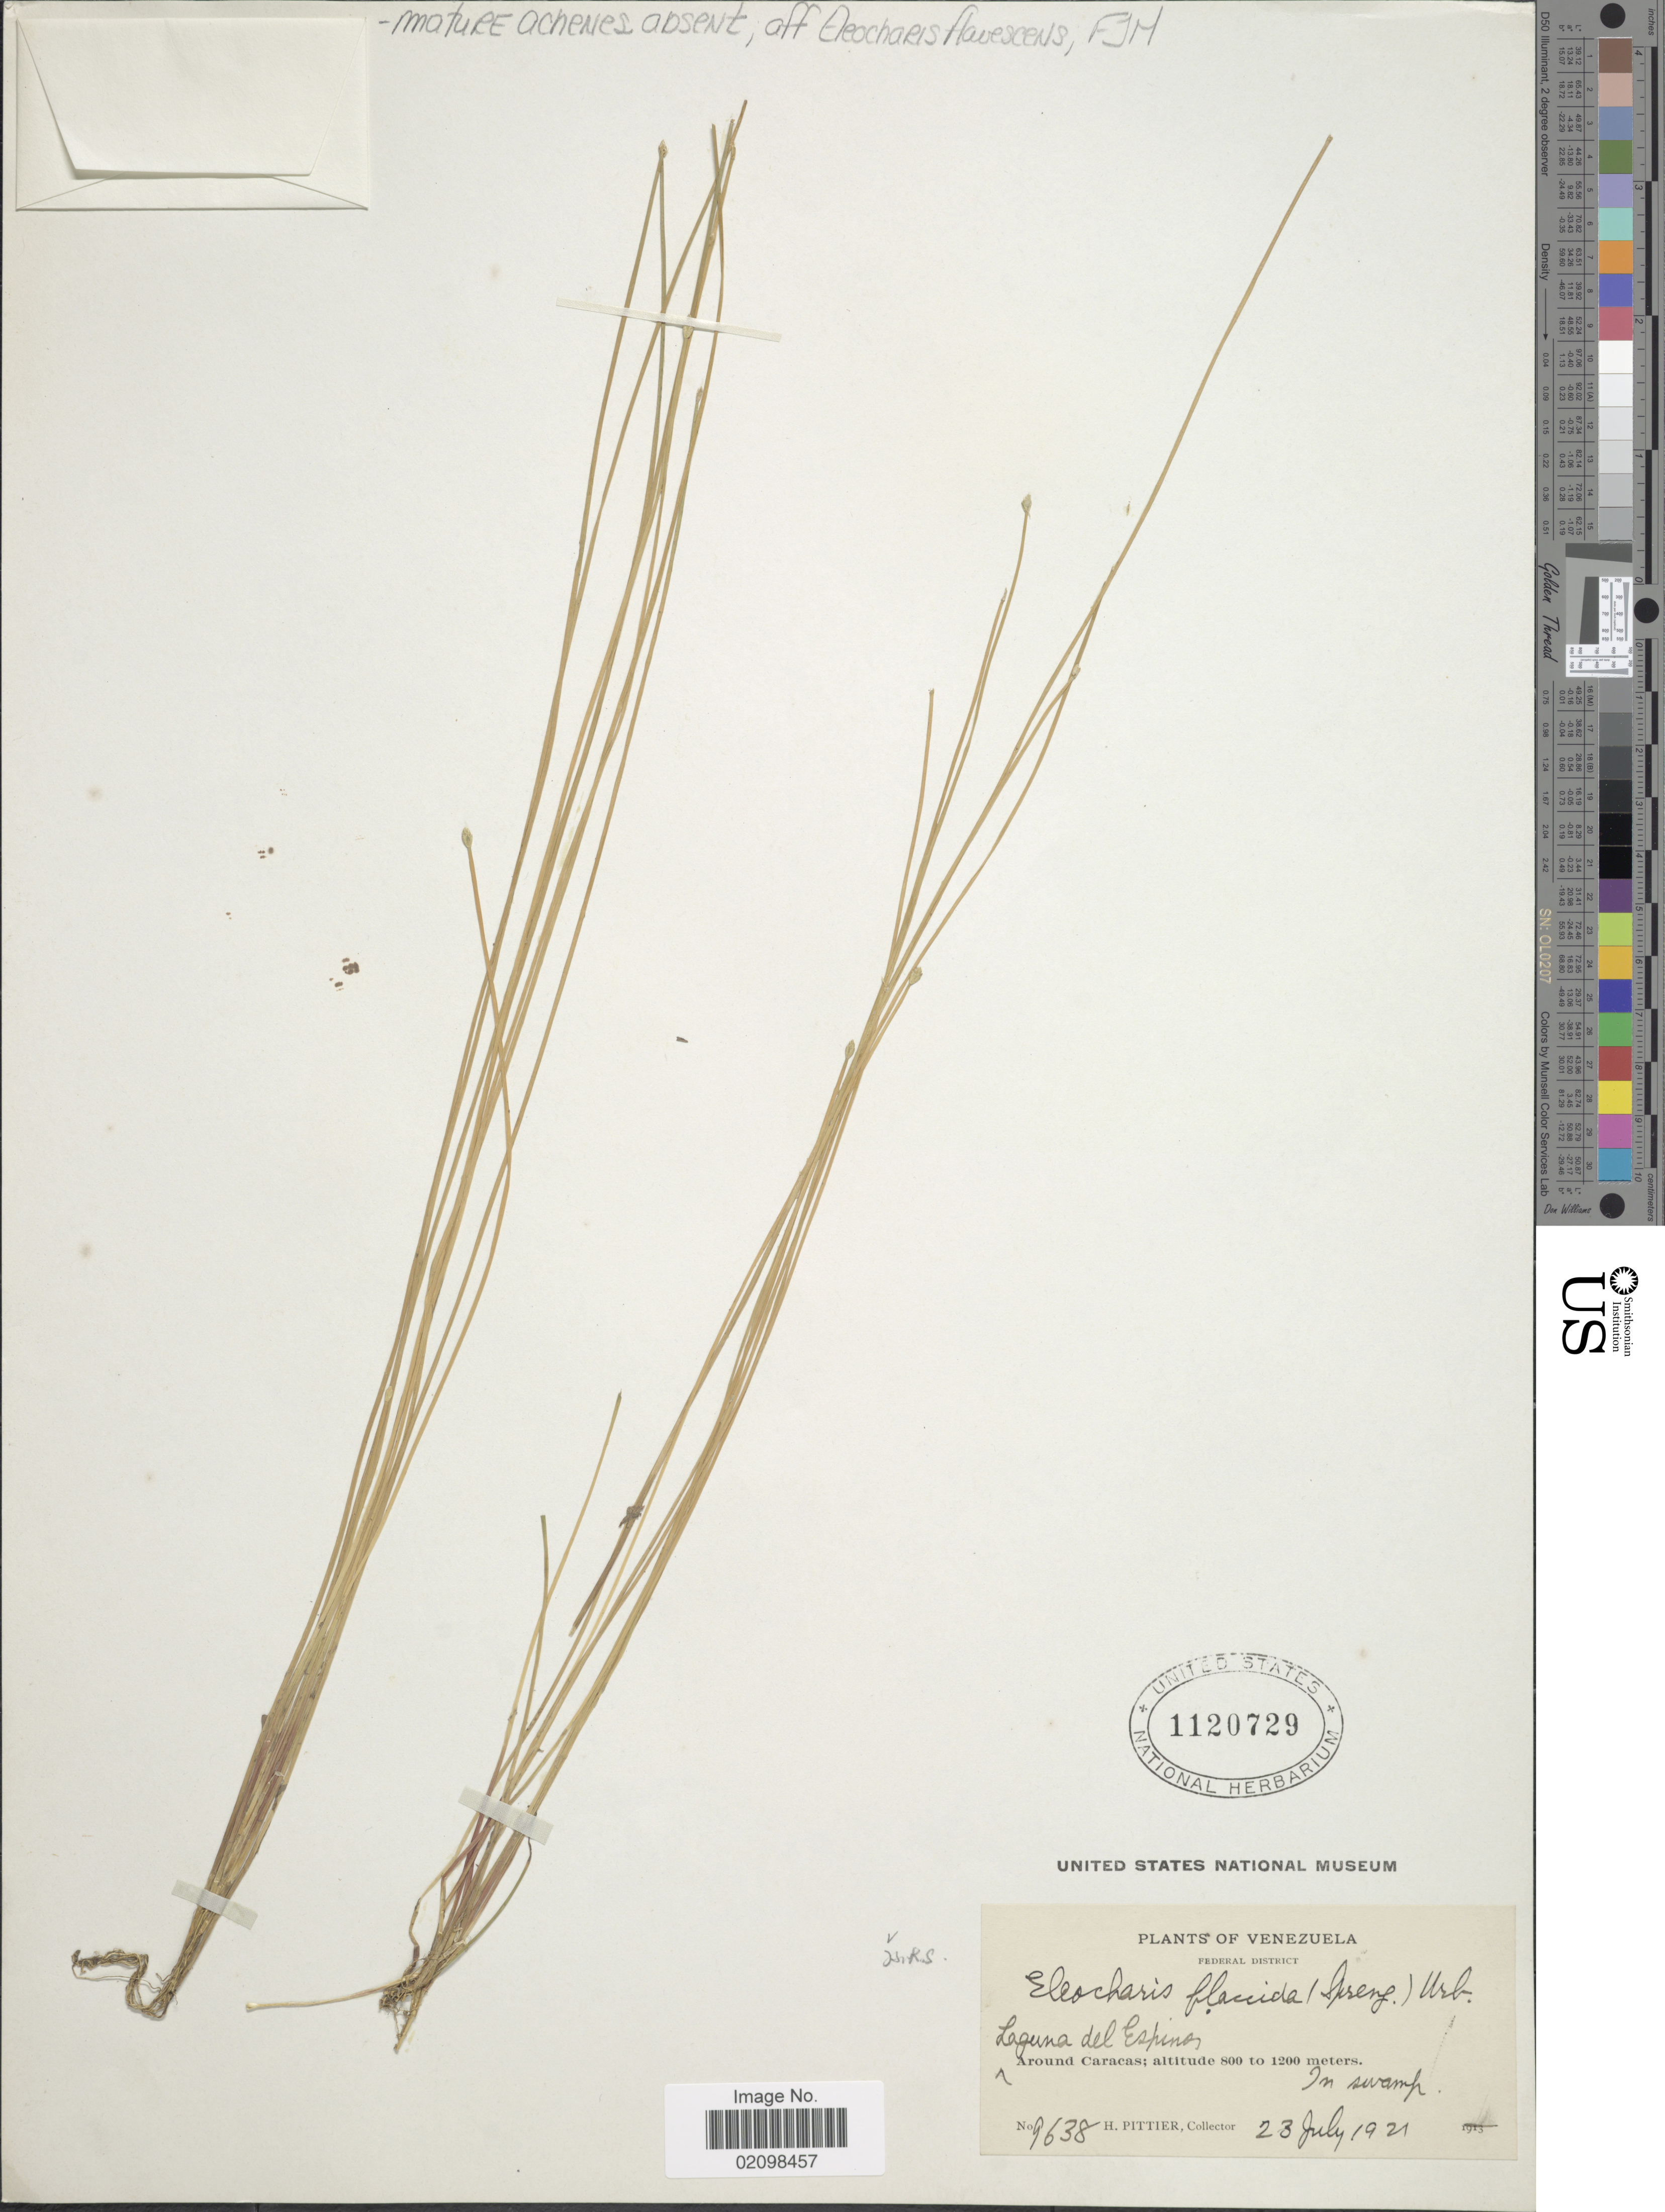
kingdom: Plantae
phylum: Tracheophyta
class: Liliopsida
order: Poales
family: Cyperaceae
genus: Eleocharis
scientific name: Eleocharis flavescens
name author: (Poir.) Urb.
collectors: H. F. Pittier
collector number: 9638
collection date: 1921-07-23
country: Venezuela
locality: Federal District. Laguna del Espinos. Around Caracas.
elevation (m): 800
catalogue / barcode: US 1120729